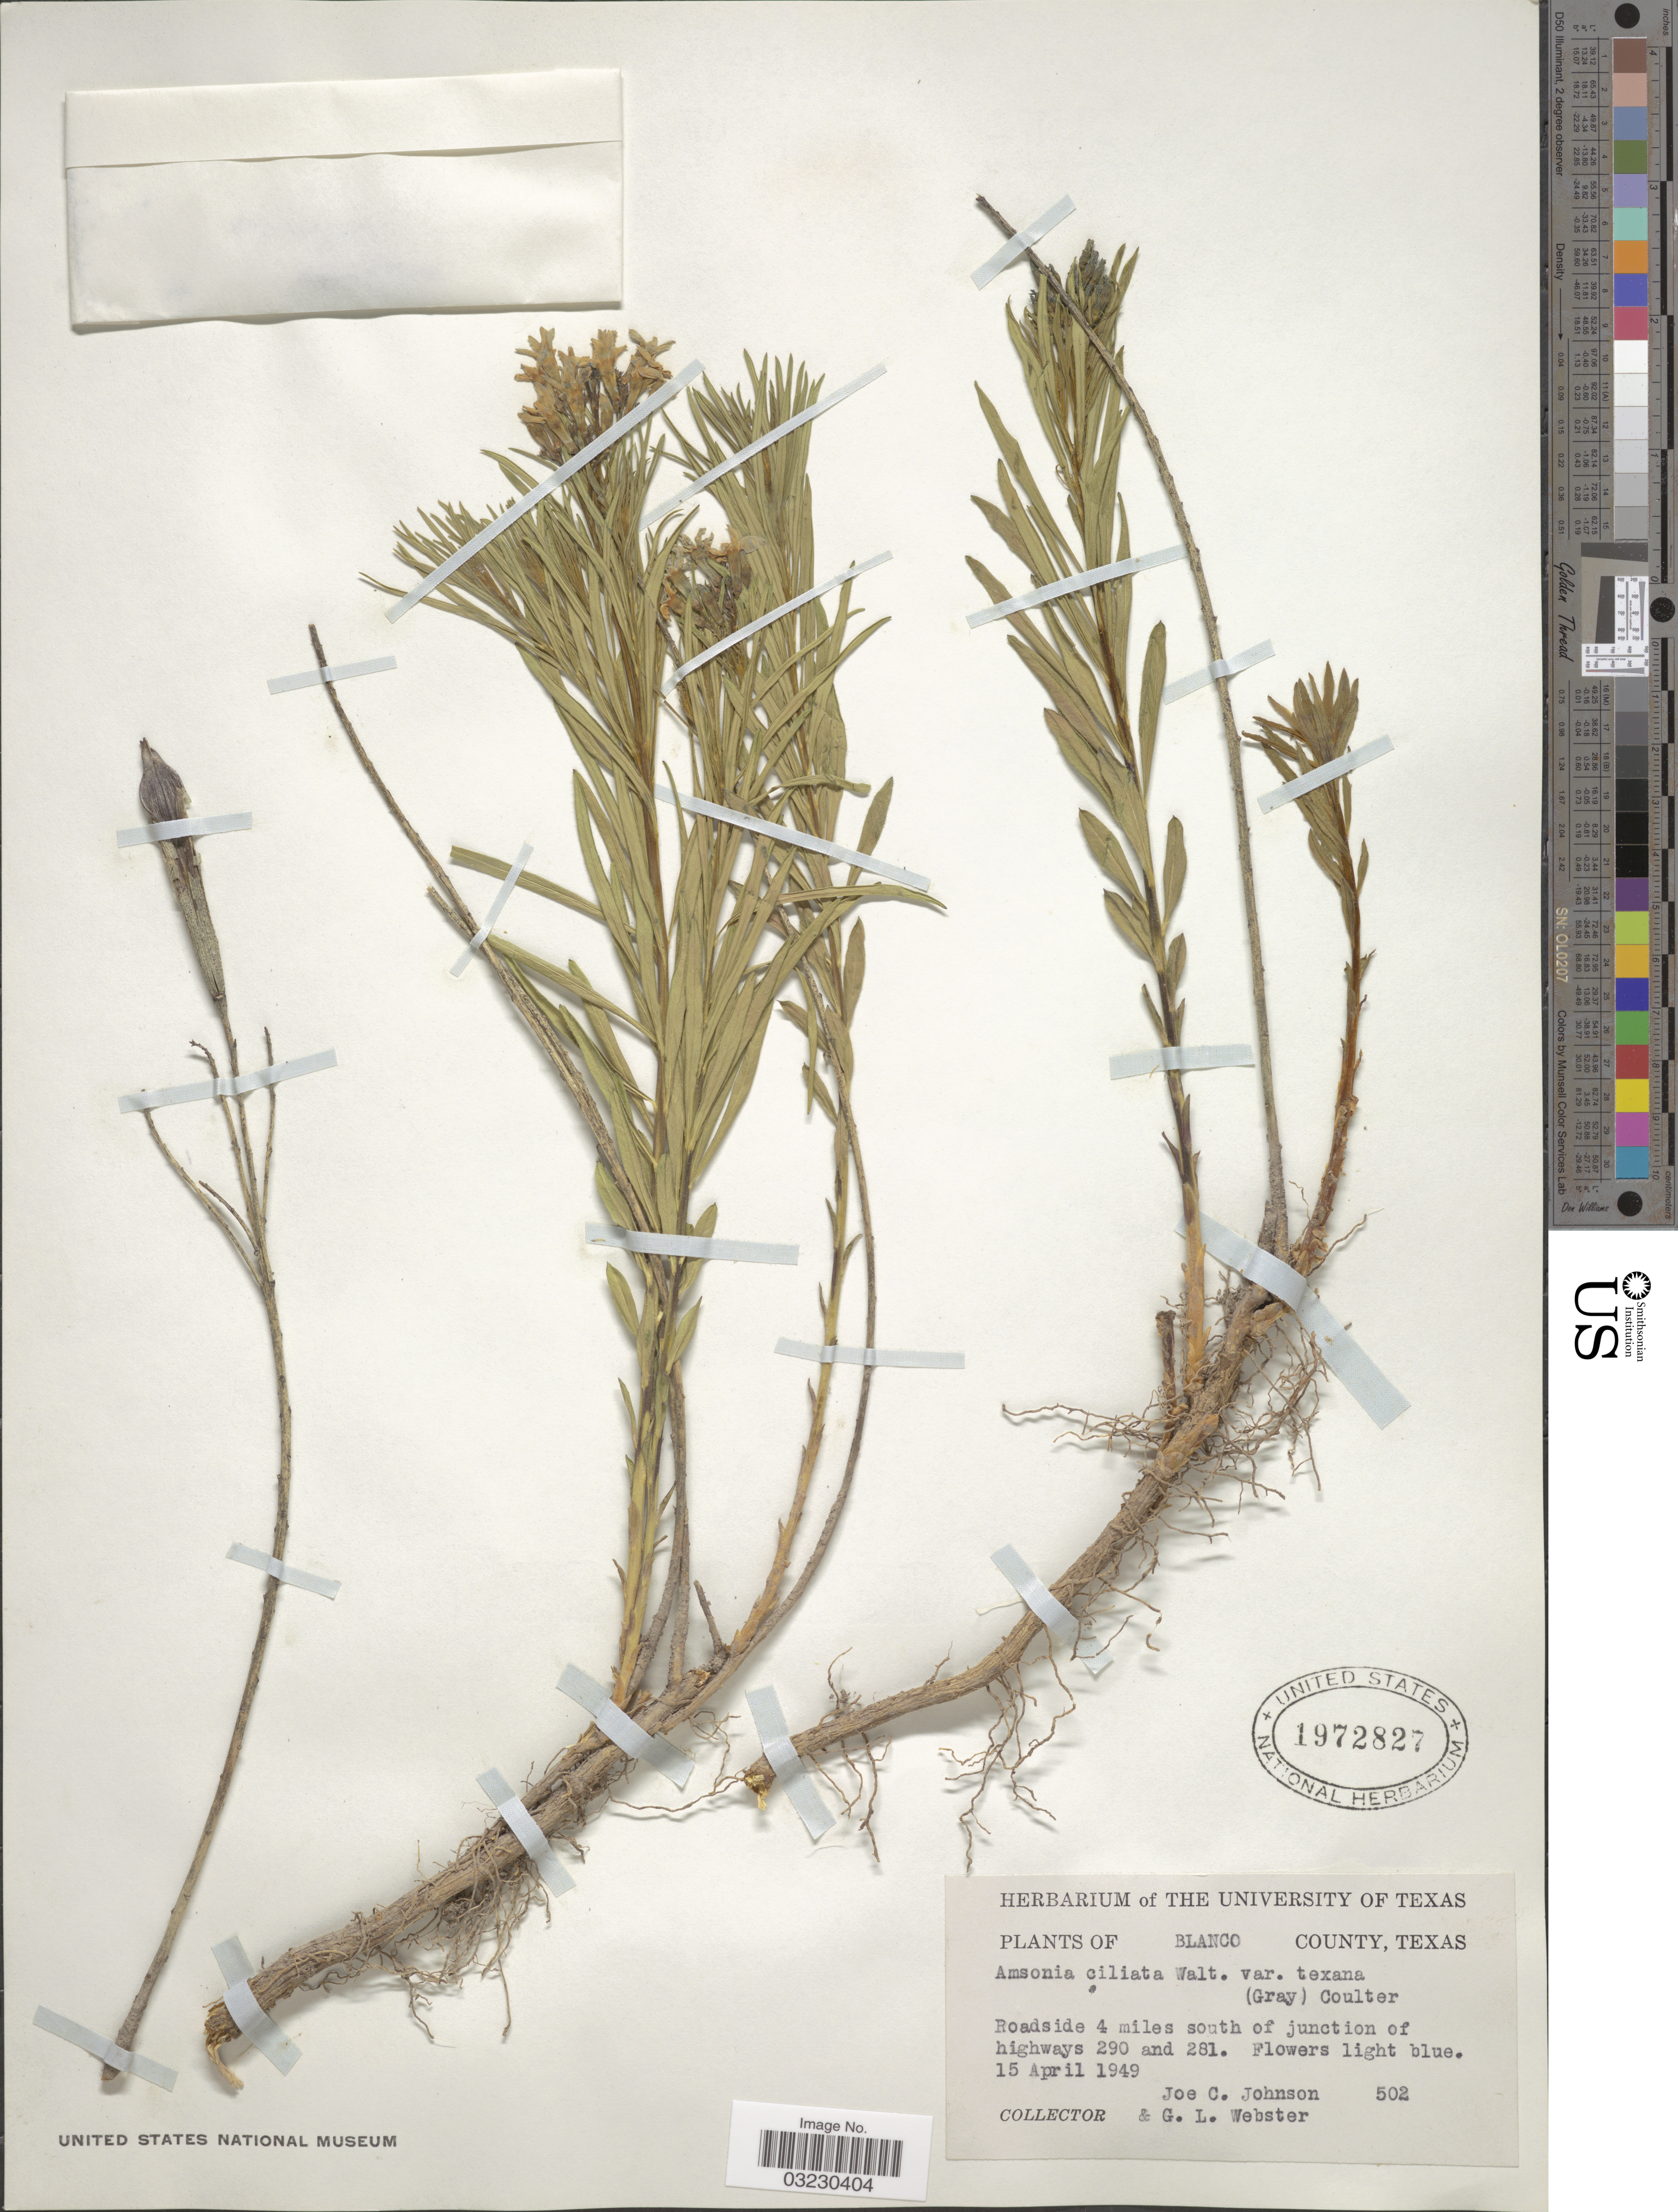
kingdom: Plantae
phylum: Tracheophyta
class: Magnoliopsida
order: Gentianales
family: Apocynaceae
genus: Amsonia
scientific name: Amsonia ciliata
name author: Walter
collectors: J. C. Johnson & G. L. Webster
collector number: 502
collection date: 1949-04-15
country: United States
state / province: Texas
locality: Blanco County. Roadside 4 miles south of junction of highways 290 and 281.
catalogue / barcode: US 1972827